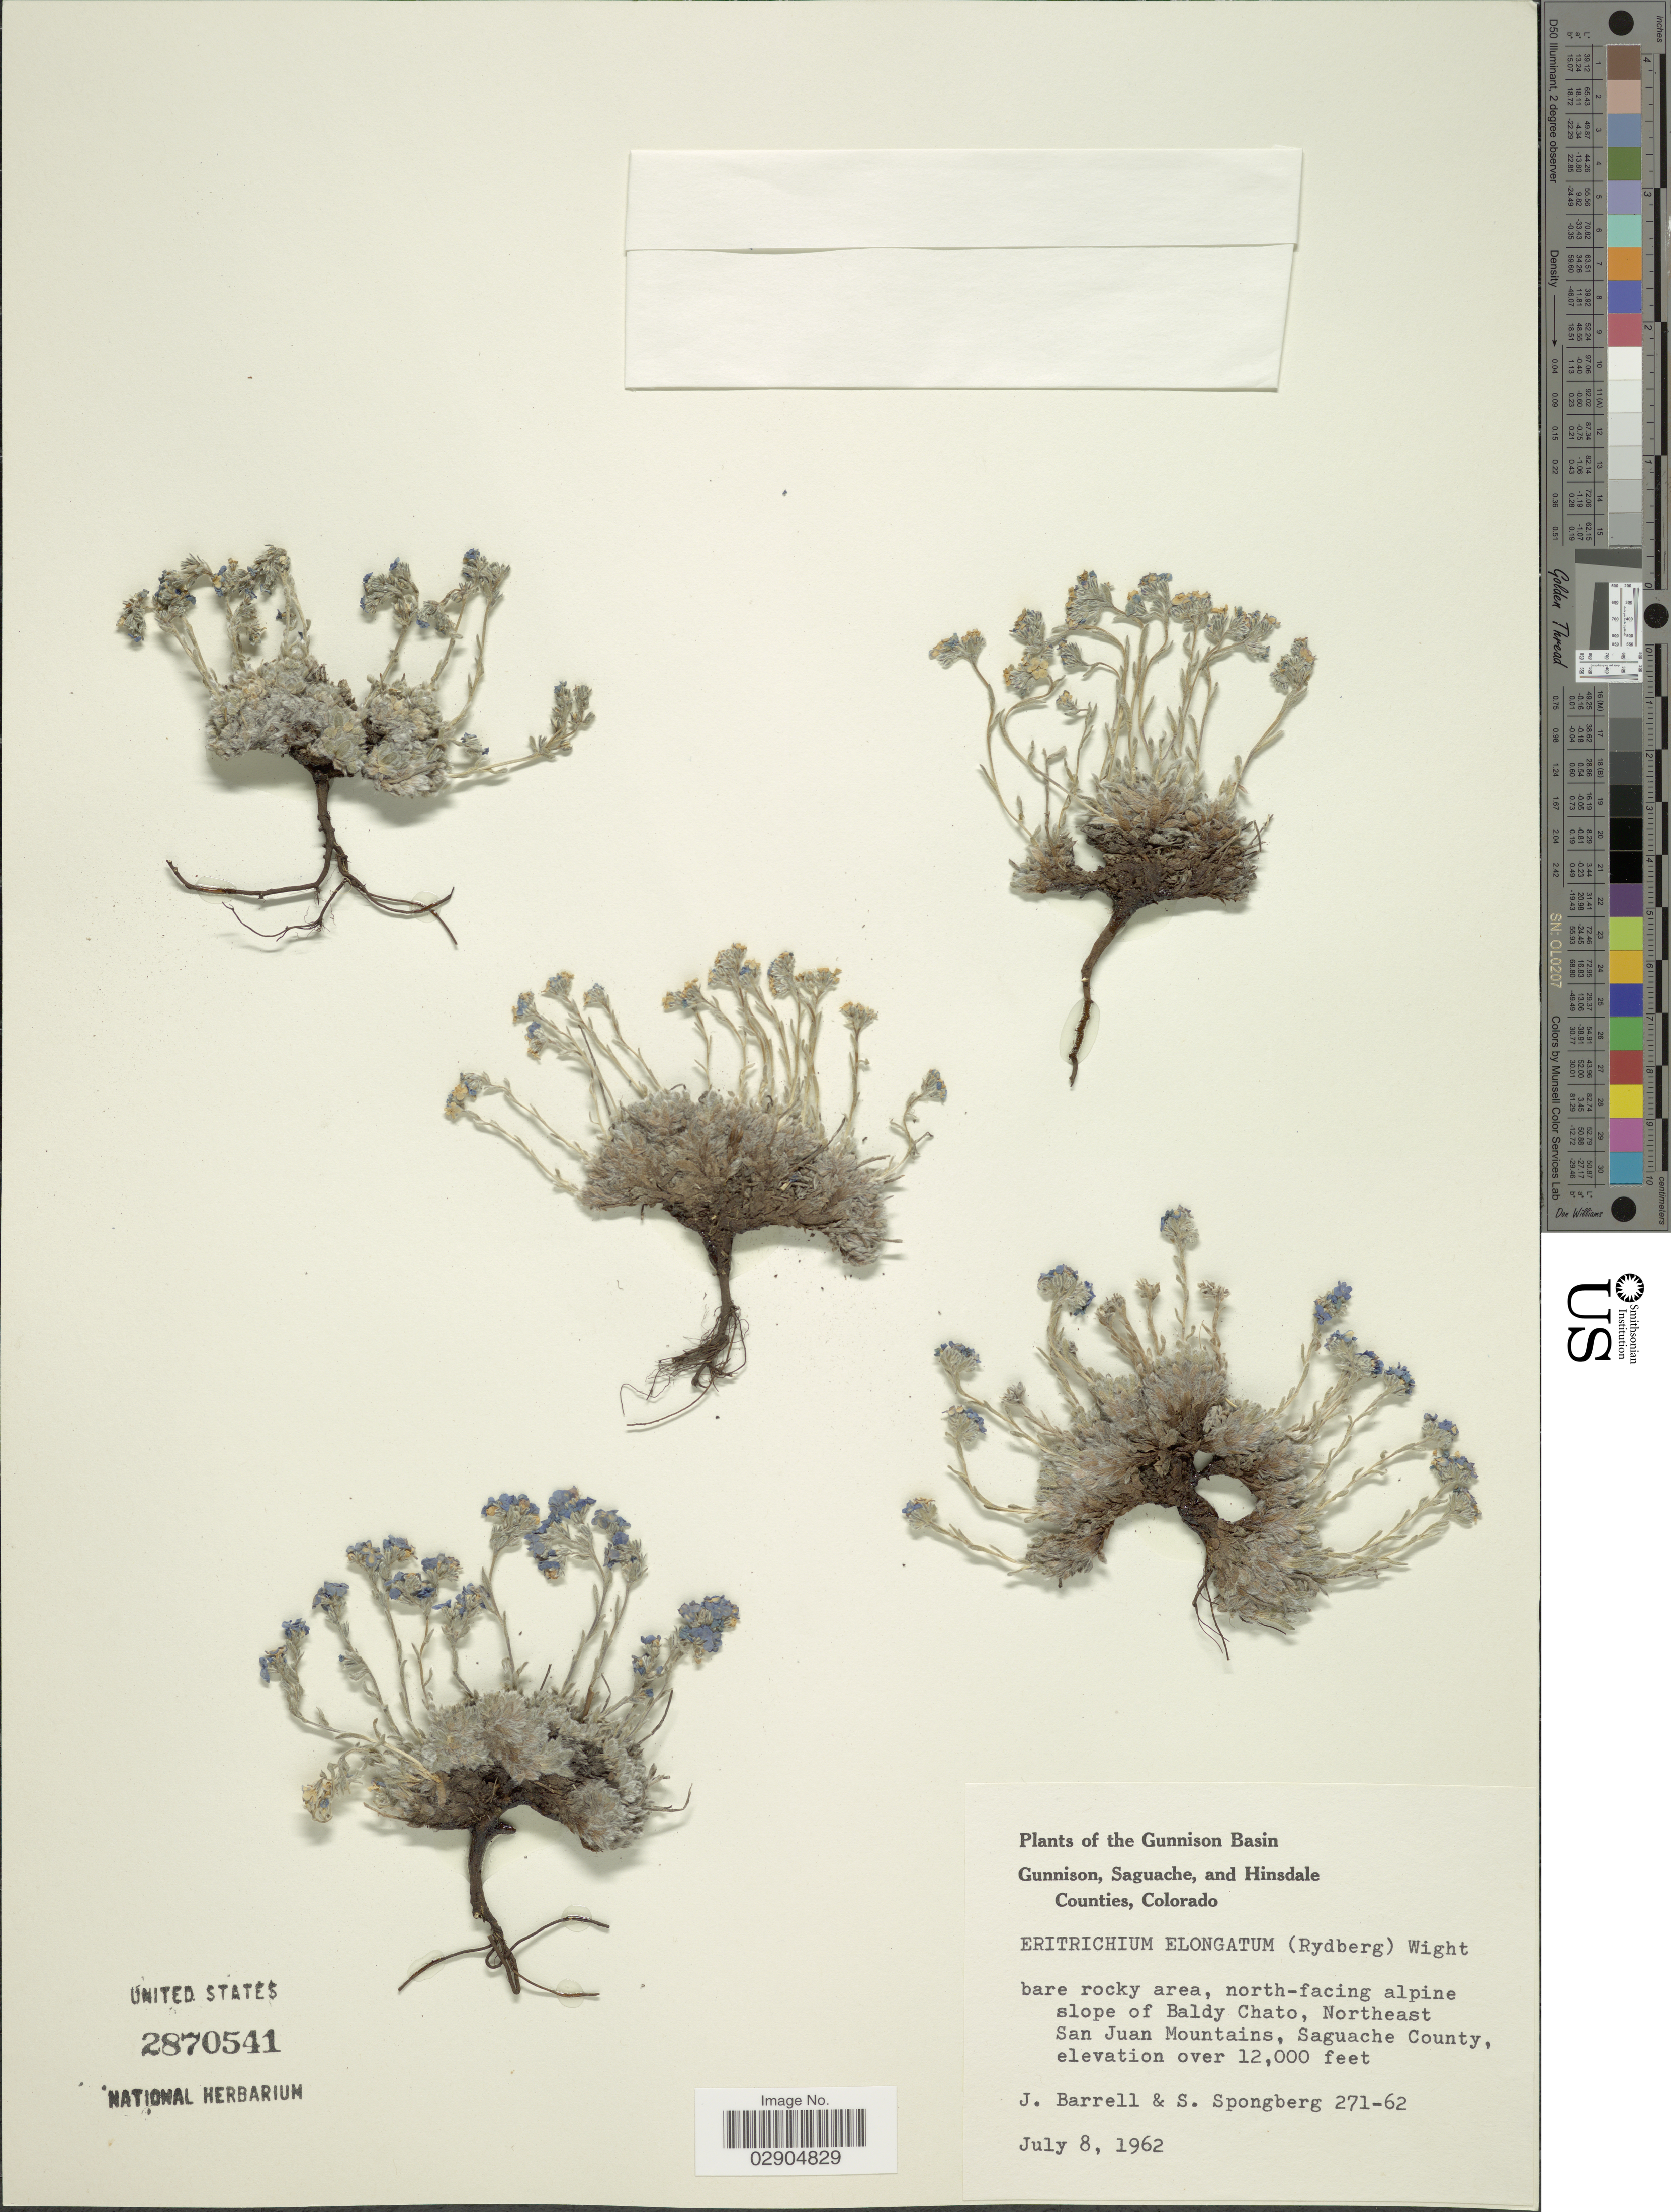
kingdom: Plantae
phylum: Tracheophyta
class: Magnoliopsida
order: Boraginales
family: Boraginaceae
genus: Eritrichium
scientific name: Eritrichium elongatum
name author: (Rydb.) W. Wight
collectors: J. Barrell & S. A.Spongberg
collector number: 271-62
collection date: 1962-07-08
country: United States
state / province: Colorado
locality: Bare rocky area, north-facing alpine slope of Baldy Chato, Northeast San Juan Mountains, Saguache County.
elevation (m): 3658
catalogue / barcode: US 2870541